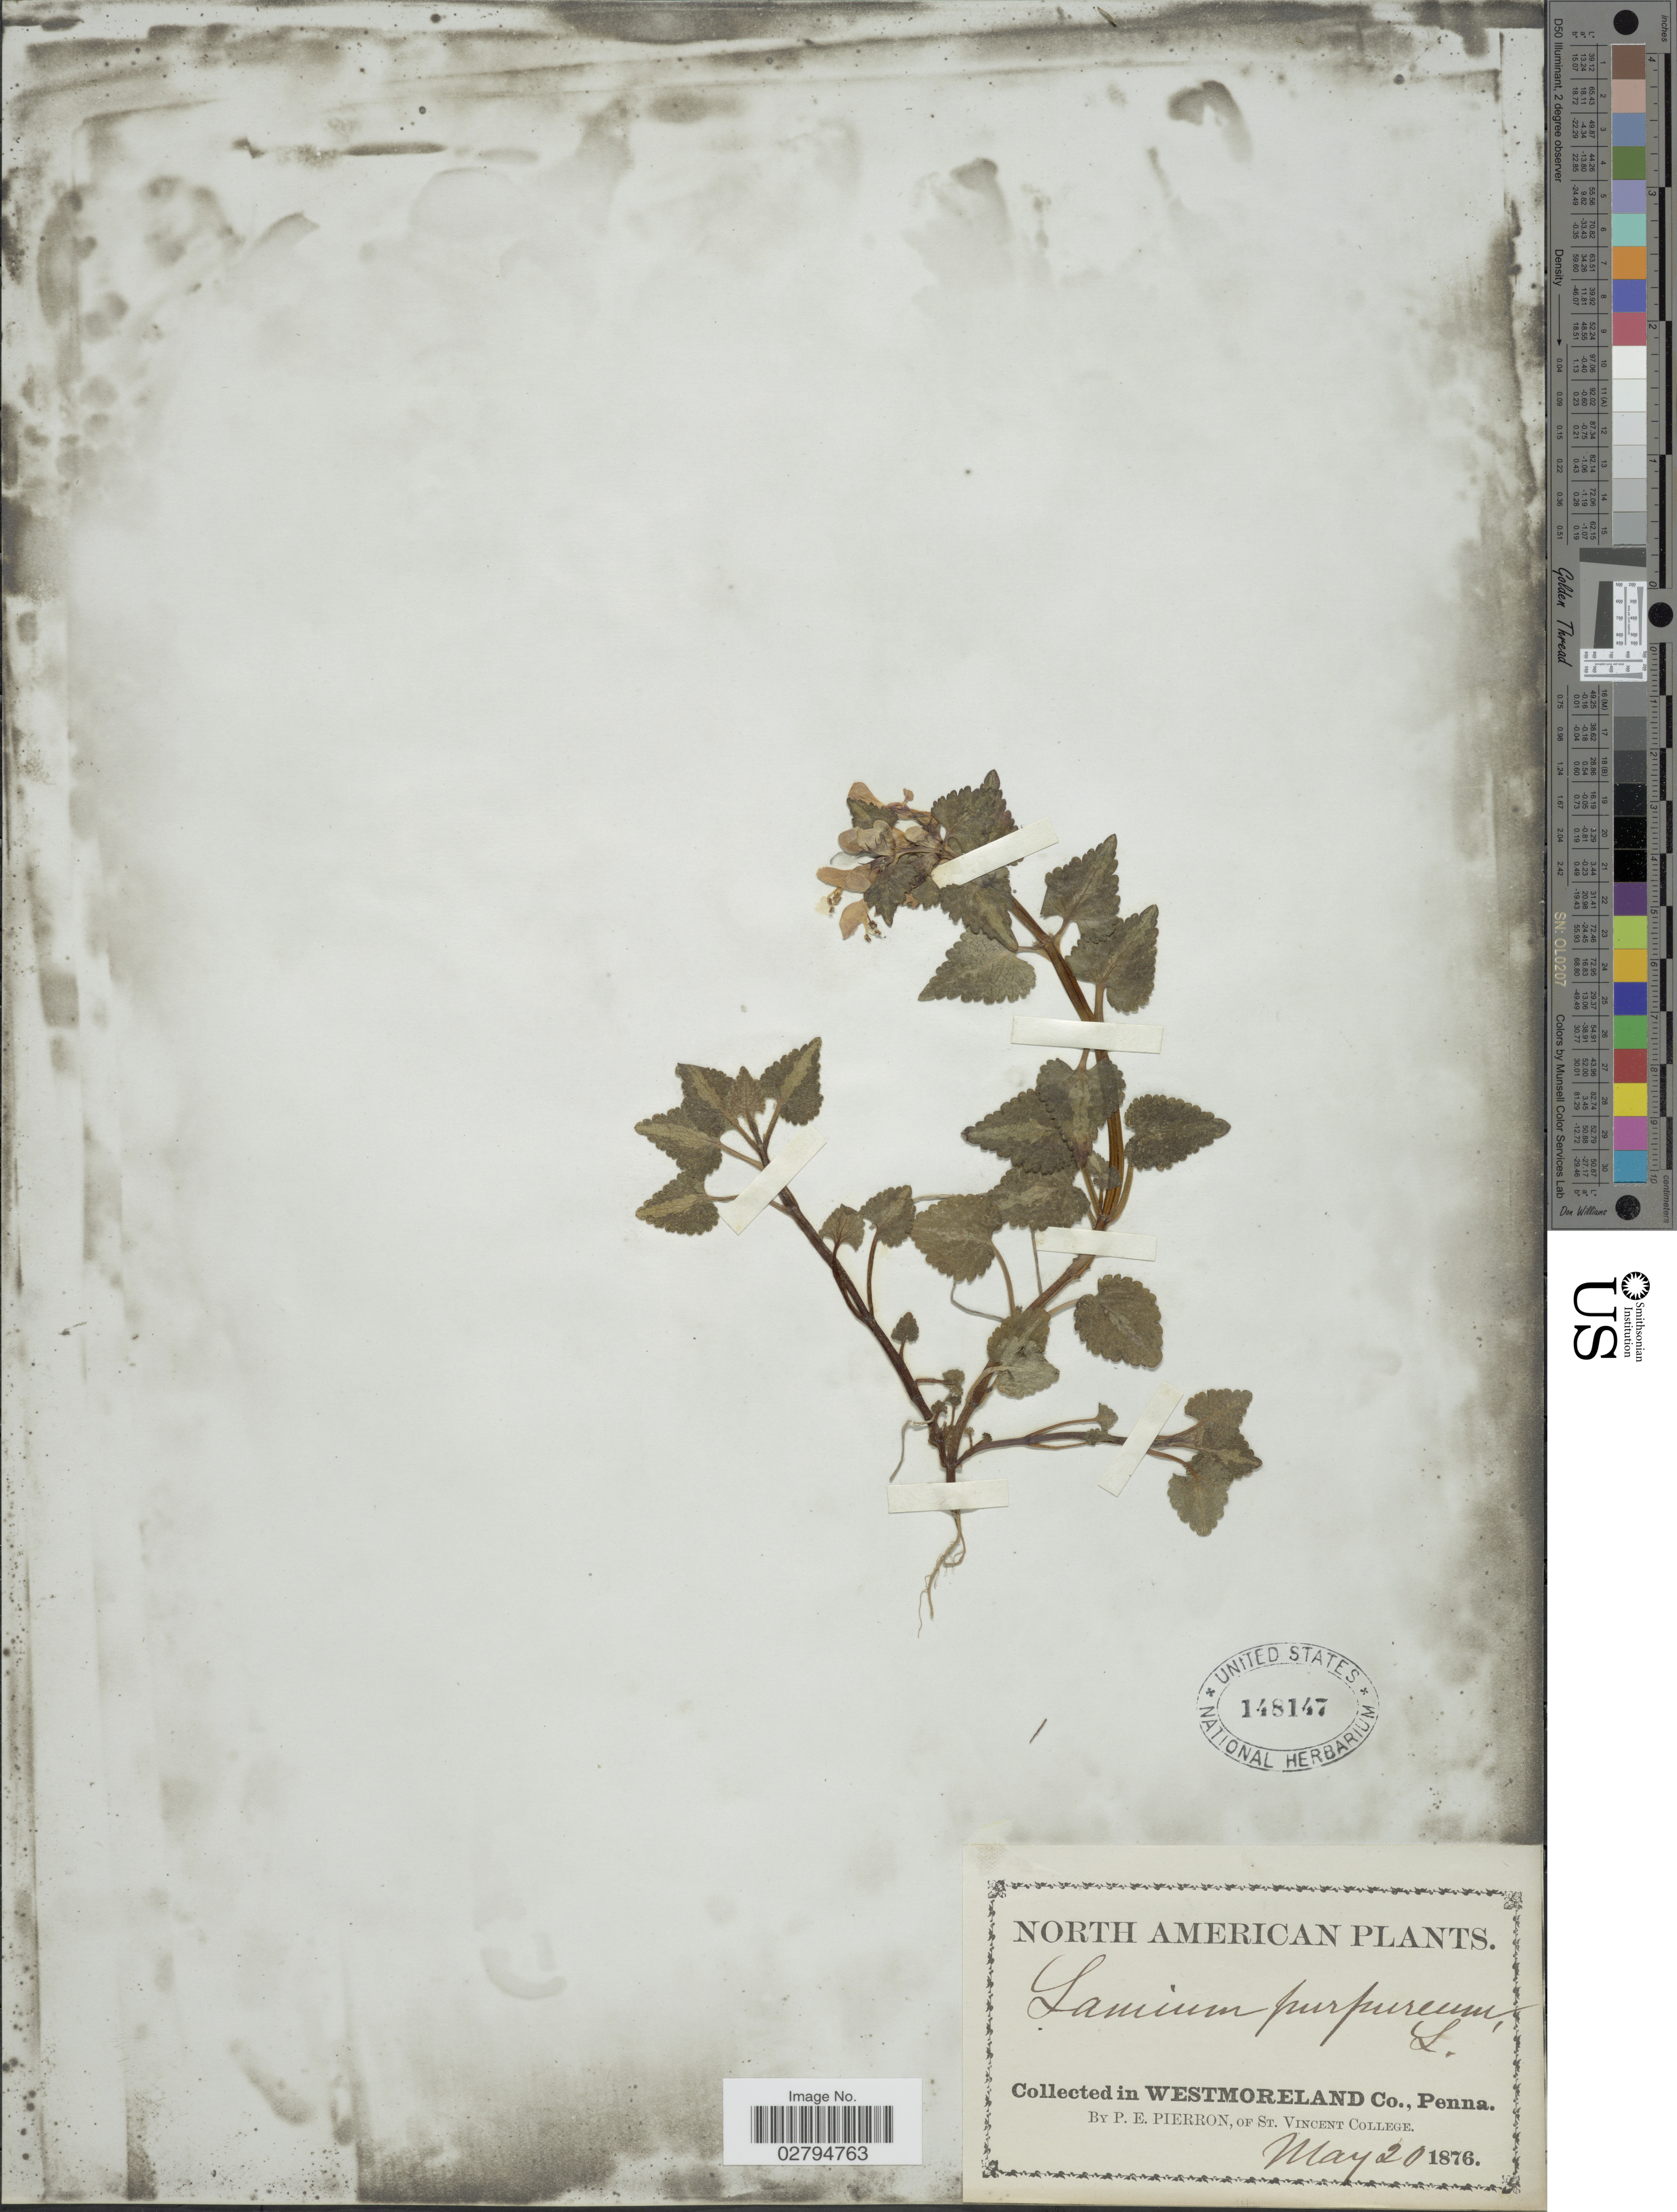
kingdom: Plantae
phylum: Tracheophyta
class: Magnoliopsida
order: Lamiales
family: Lamiaceae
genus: Lamium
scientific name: Lamium maculatum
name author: (L.) L.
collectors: P. Pierron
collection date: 1876-05-20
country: United States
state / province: Pennsylvania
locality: Westmoreland Co.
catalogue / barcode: US 148147